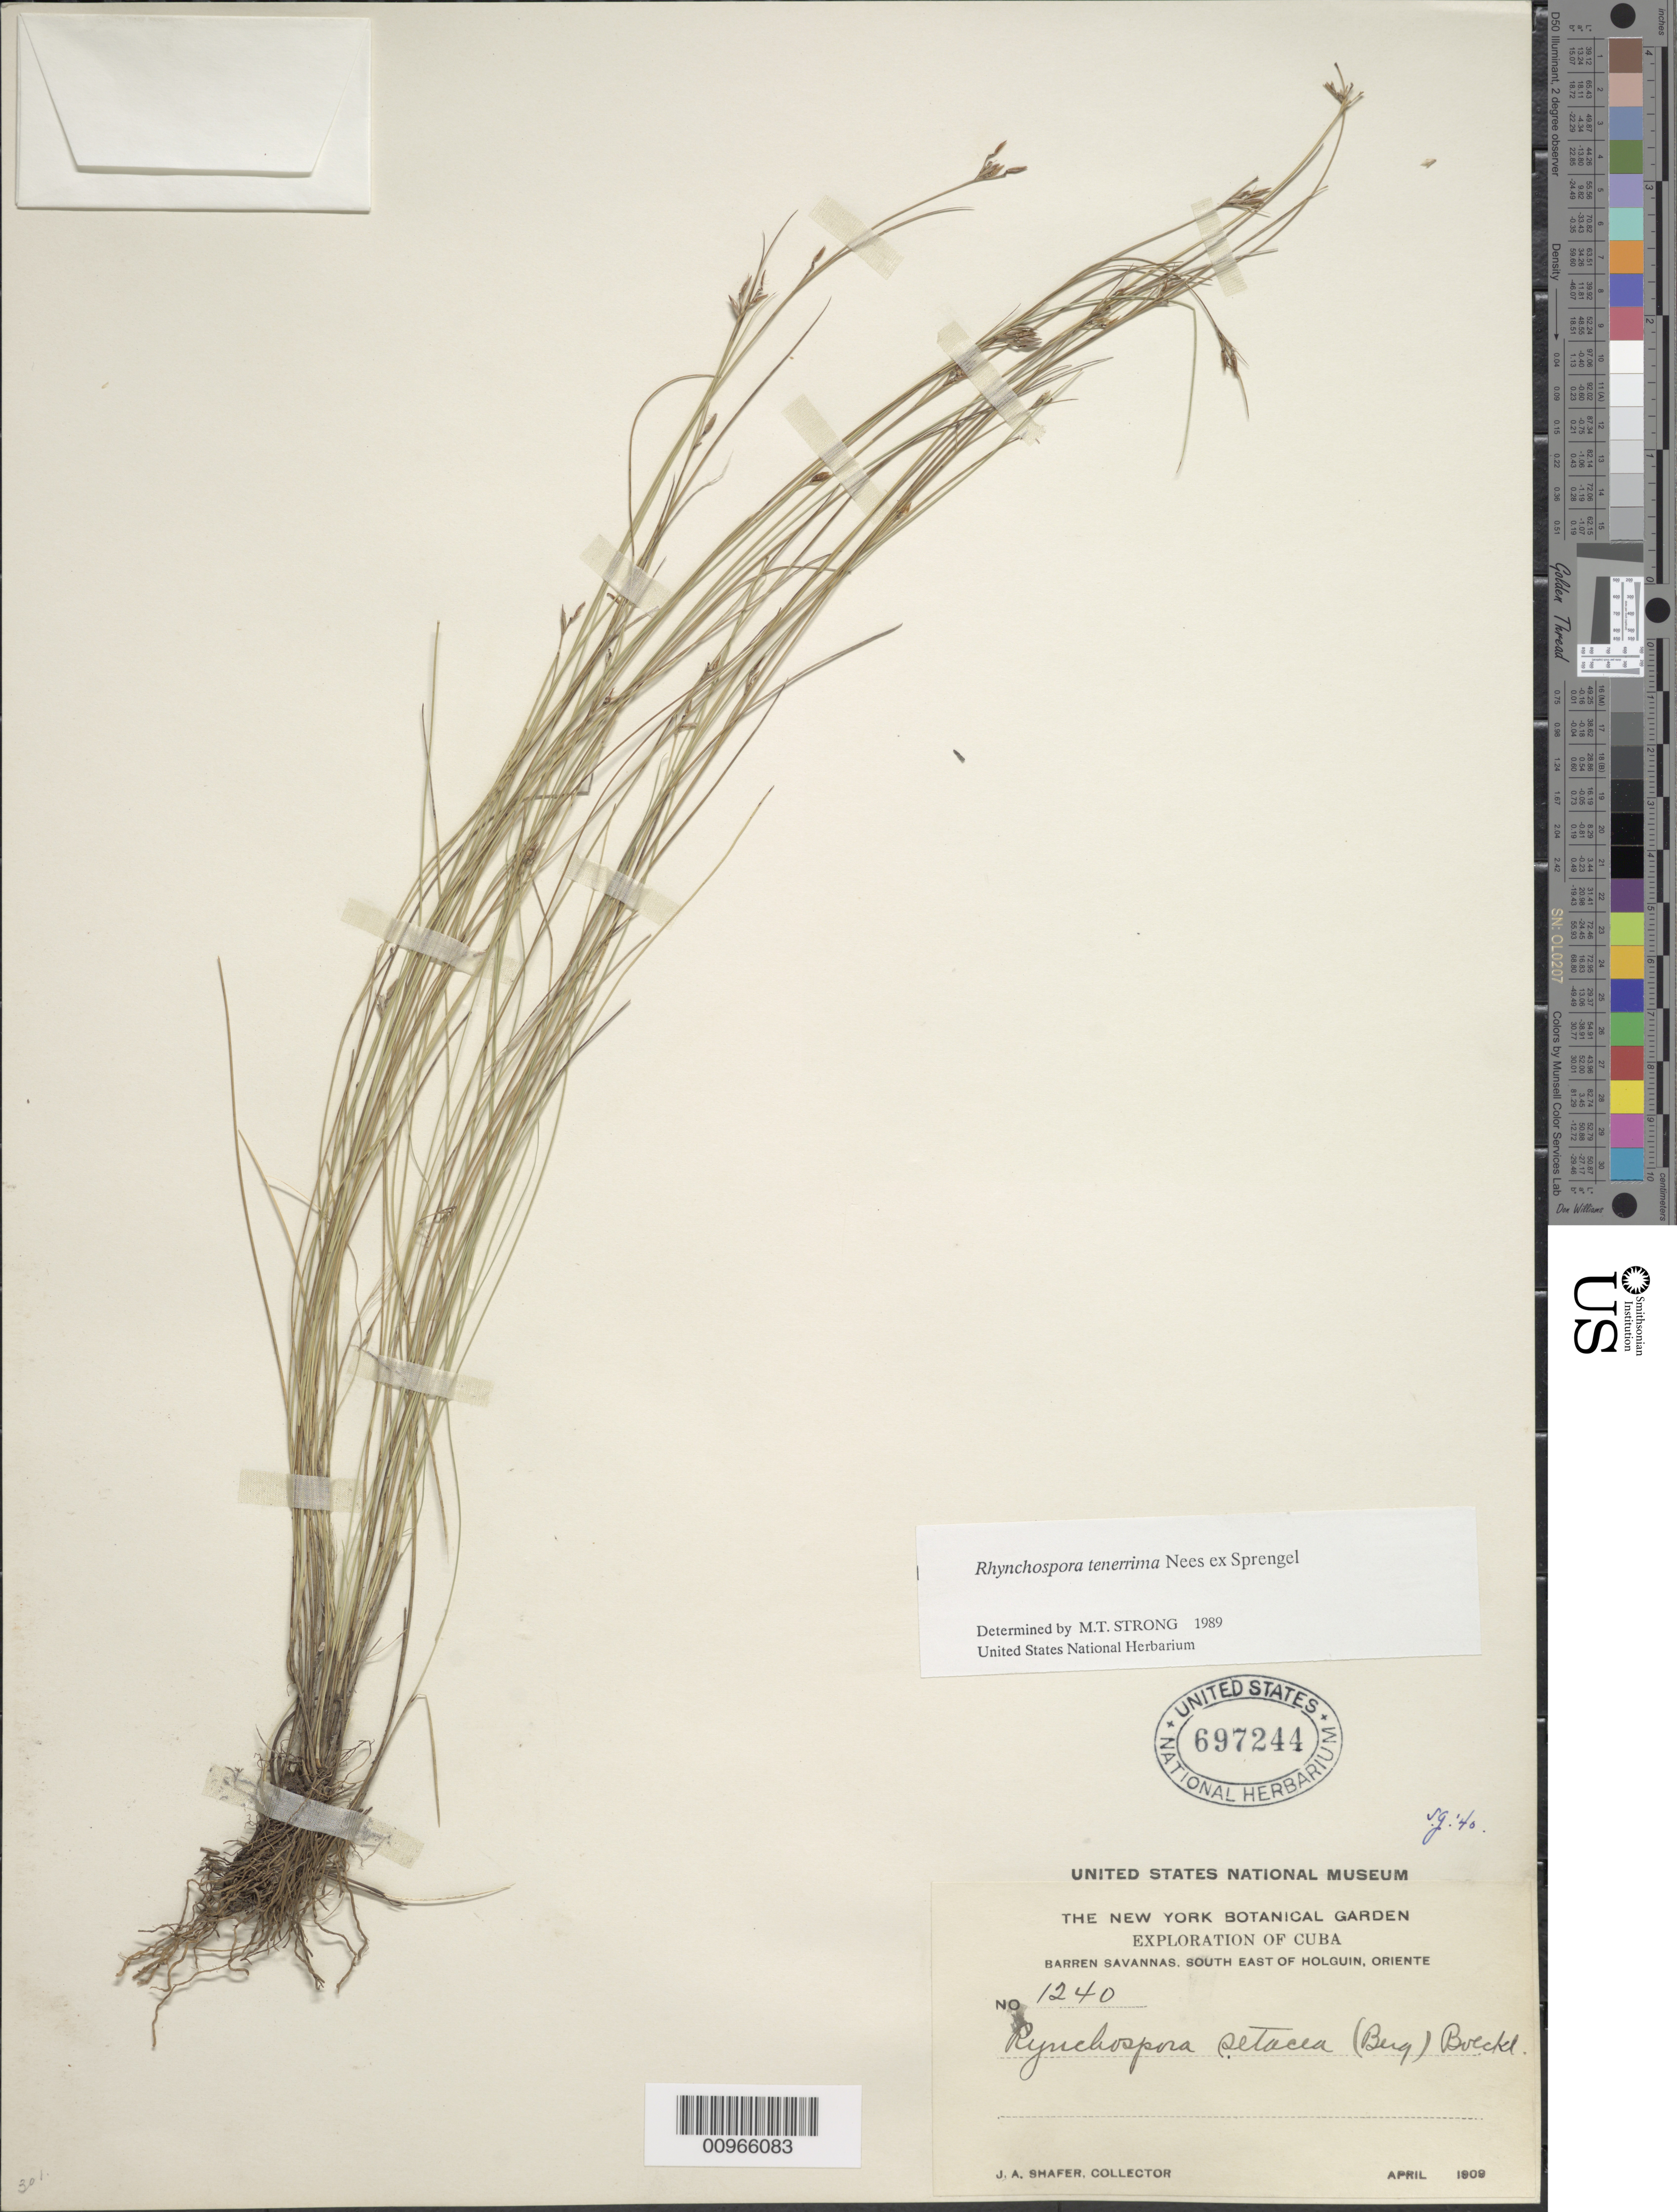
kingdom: Plantae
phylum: Tracheophyta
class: Liliopsida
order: Poales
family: Cyperaceae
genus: Rhynchospora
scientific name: Rhynchospora tenerrima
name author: Nees ex Spreng.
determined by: Strong, M. T., (US), Smithsonian Institution - National Museum of Natural History (UNITED STATES)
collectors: J. A. Shafer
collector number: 1240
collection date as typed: Apr 1909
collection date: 1909-04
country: Cuba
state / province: Oriente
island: Cuba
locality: Savannas southeast of Holquin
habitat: Barren savannas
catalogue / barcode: US 697244